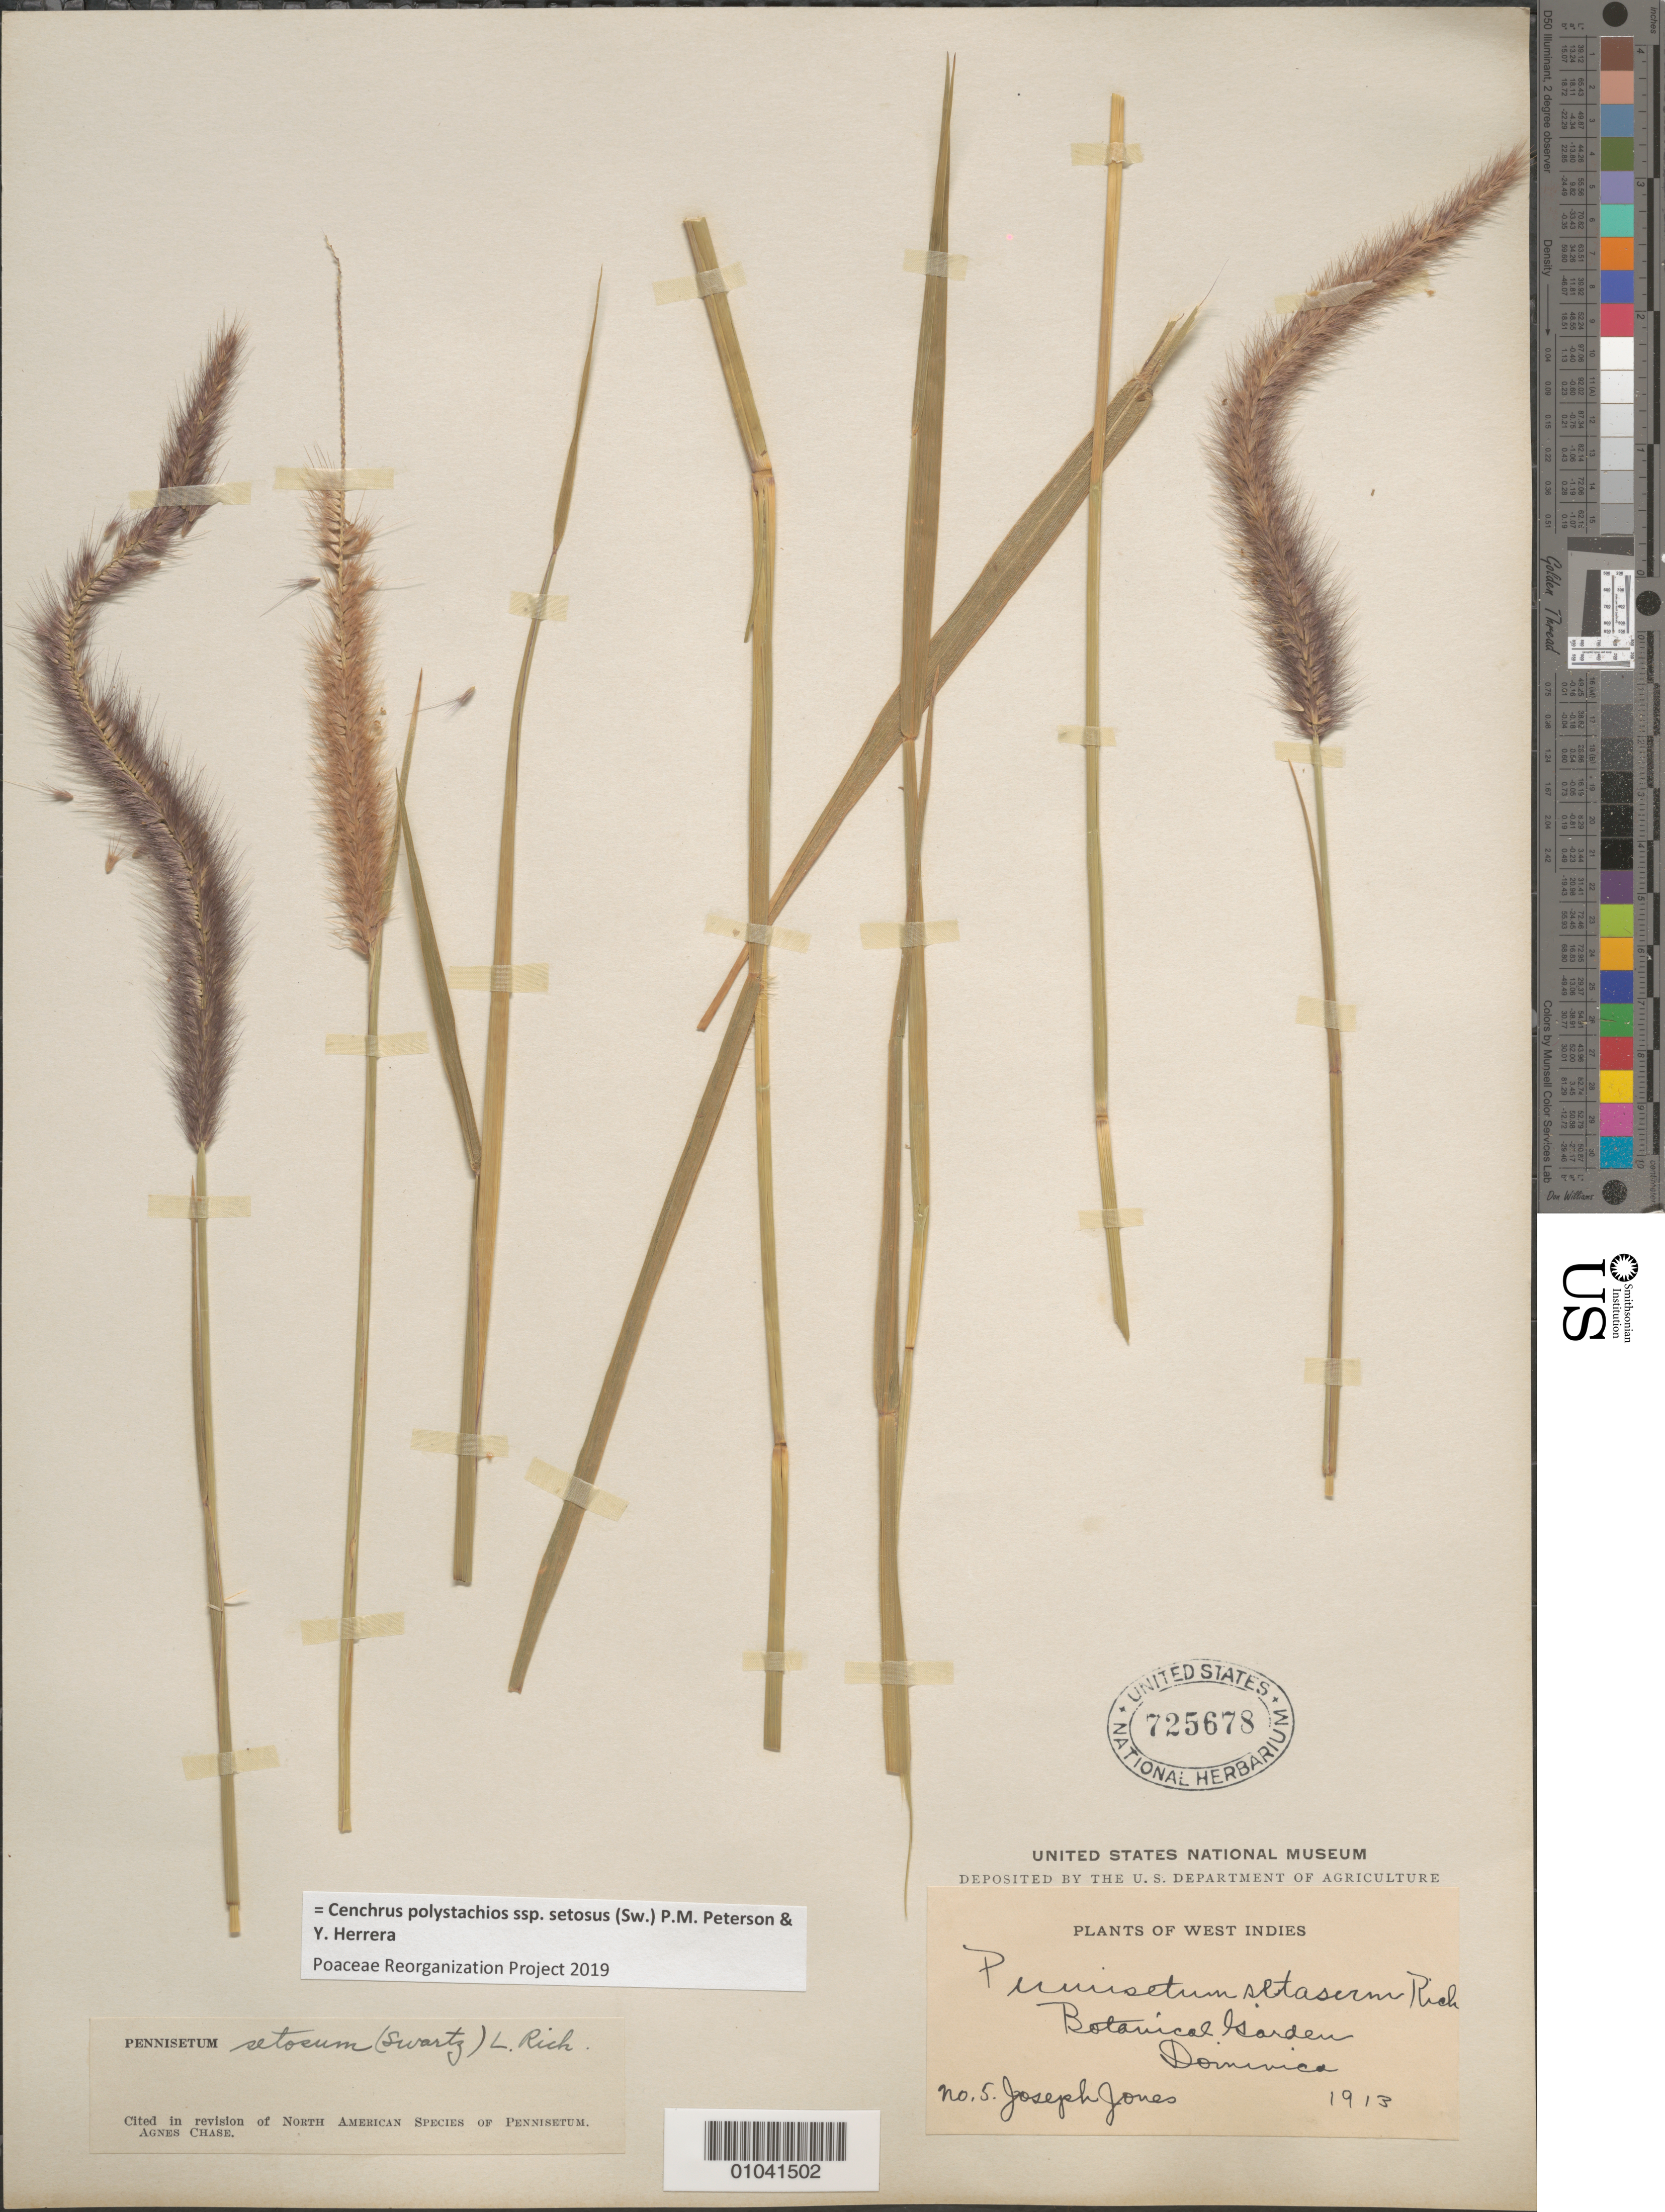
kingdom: Plantae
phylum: Tracheophyta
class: Liliopsida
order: Poales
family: Poaceae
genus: Cenchrus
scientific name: Cenchrus polystachios subsp. setosus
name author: (Sw.) P.M. Peterson & Y. Herrera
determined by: Poaceae Reorganization Project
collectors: J. Jones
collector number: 5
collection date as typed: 1913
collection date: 1913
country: Dominica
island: Dominica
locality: Botanical Garden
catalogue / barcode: US 725678